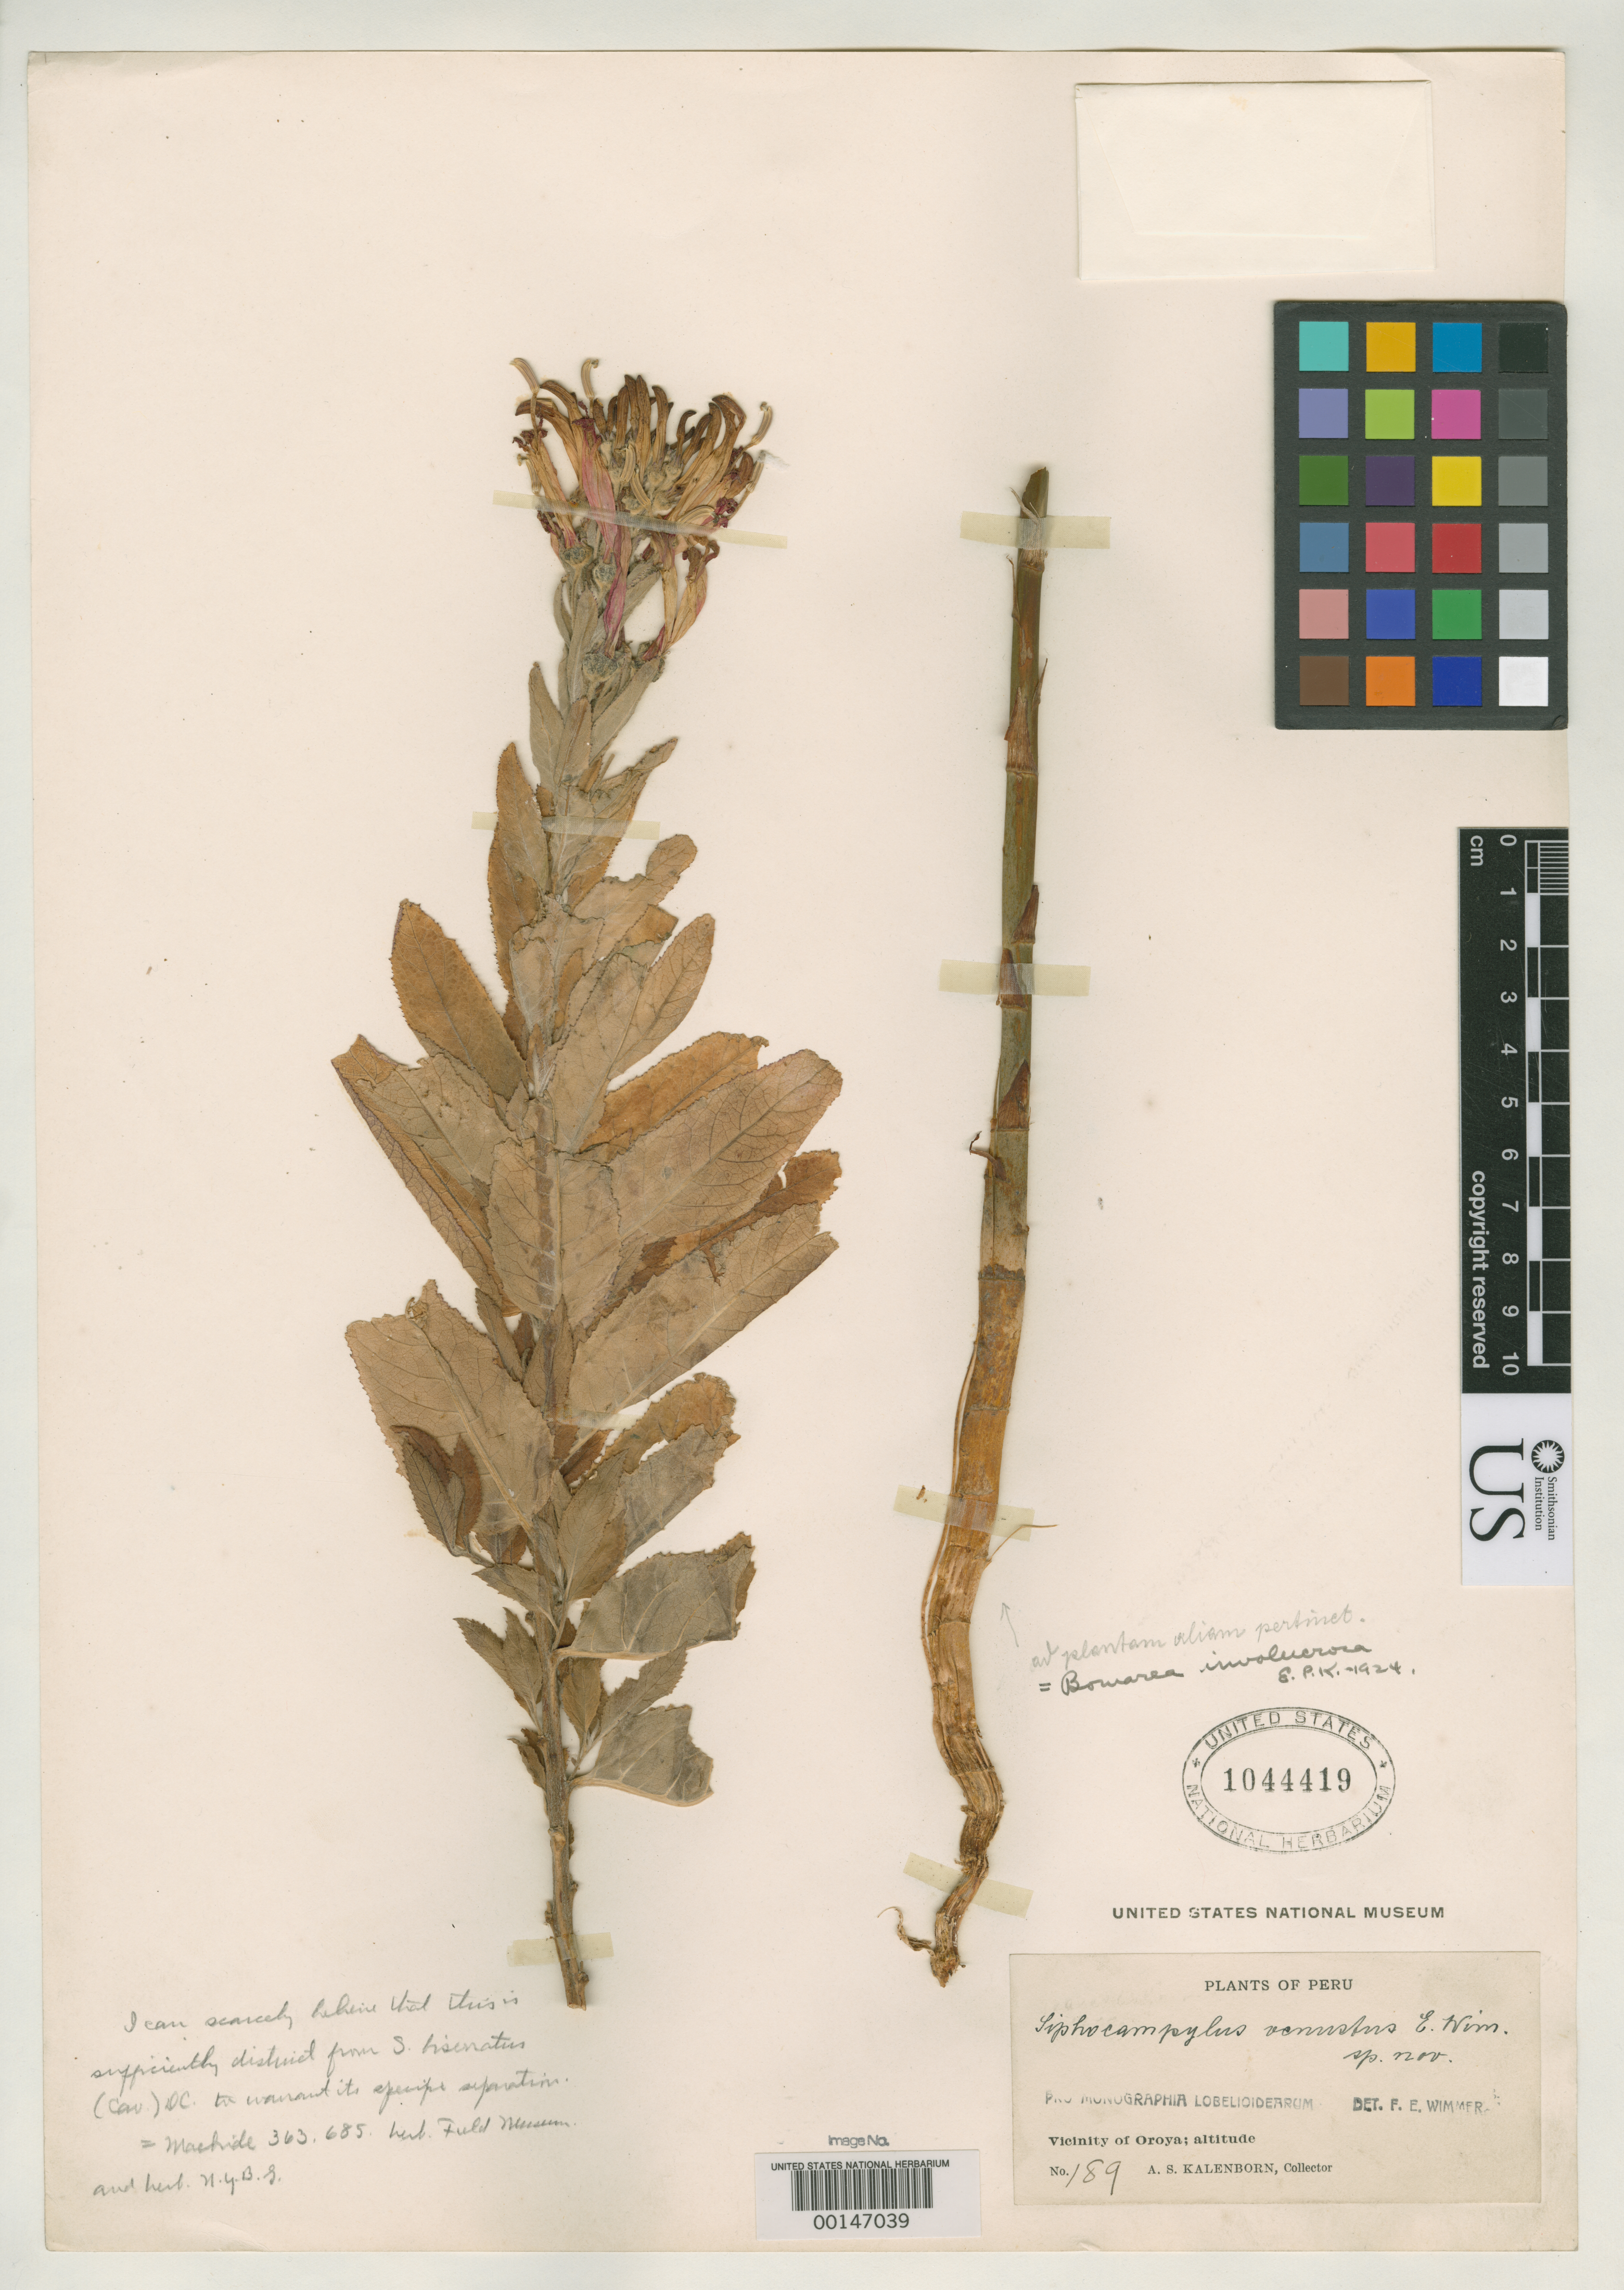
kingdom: Plantae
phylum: Tracheophyta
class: Magnoliopsida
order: Asterales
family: Campanulaceae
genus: Siphocampylus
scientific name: Siphocampylus venustus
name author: E. Wimm.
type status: Isotype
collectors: A. Kalenborn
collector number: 189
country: Peru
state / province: Junín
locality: Vicinity of La Oroya.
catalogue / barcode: US 1044419